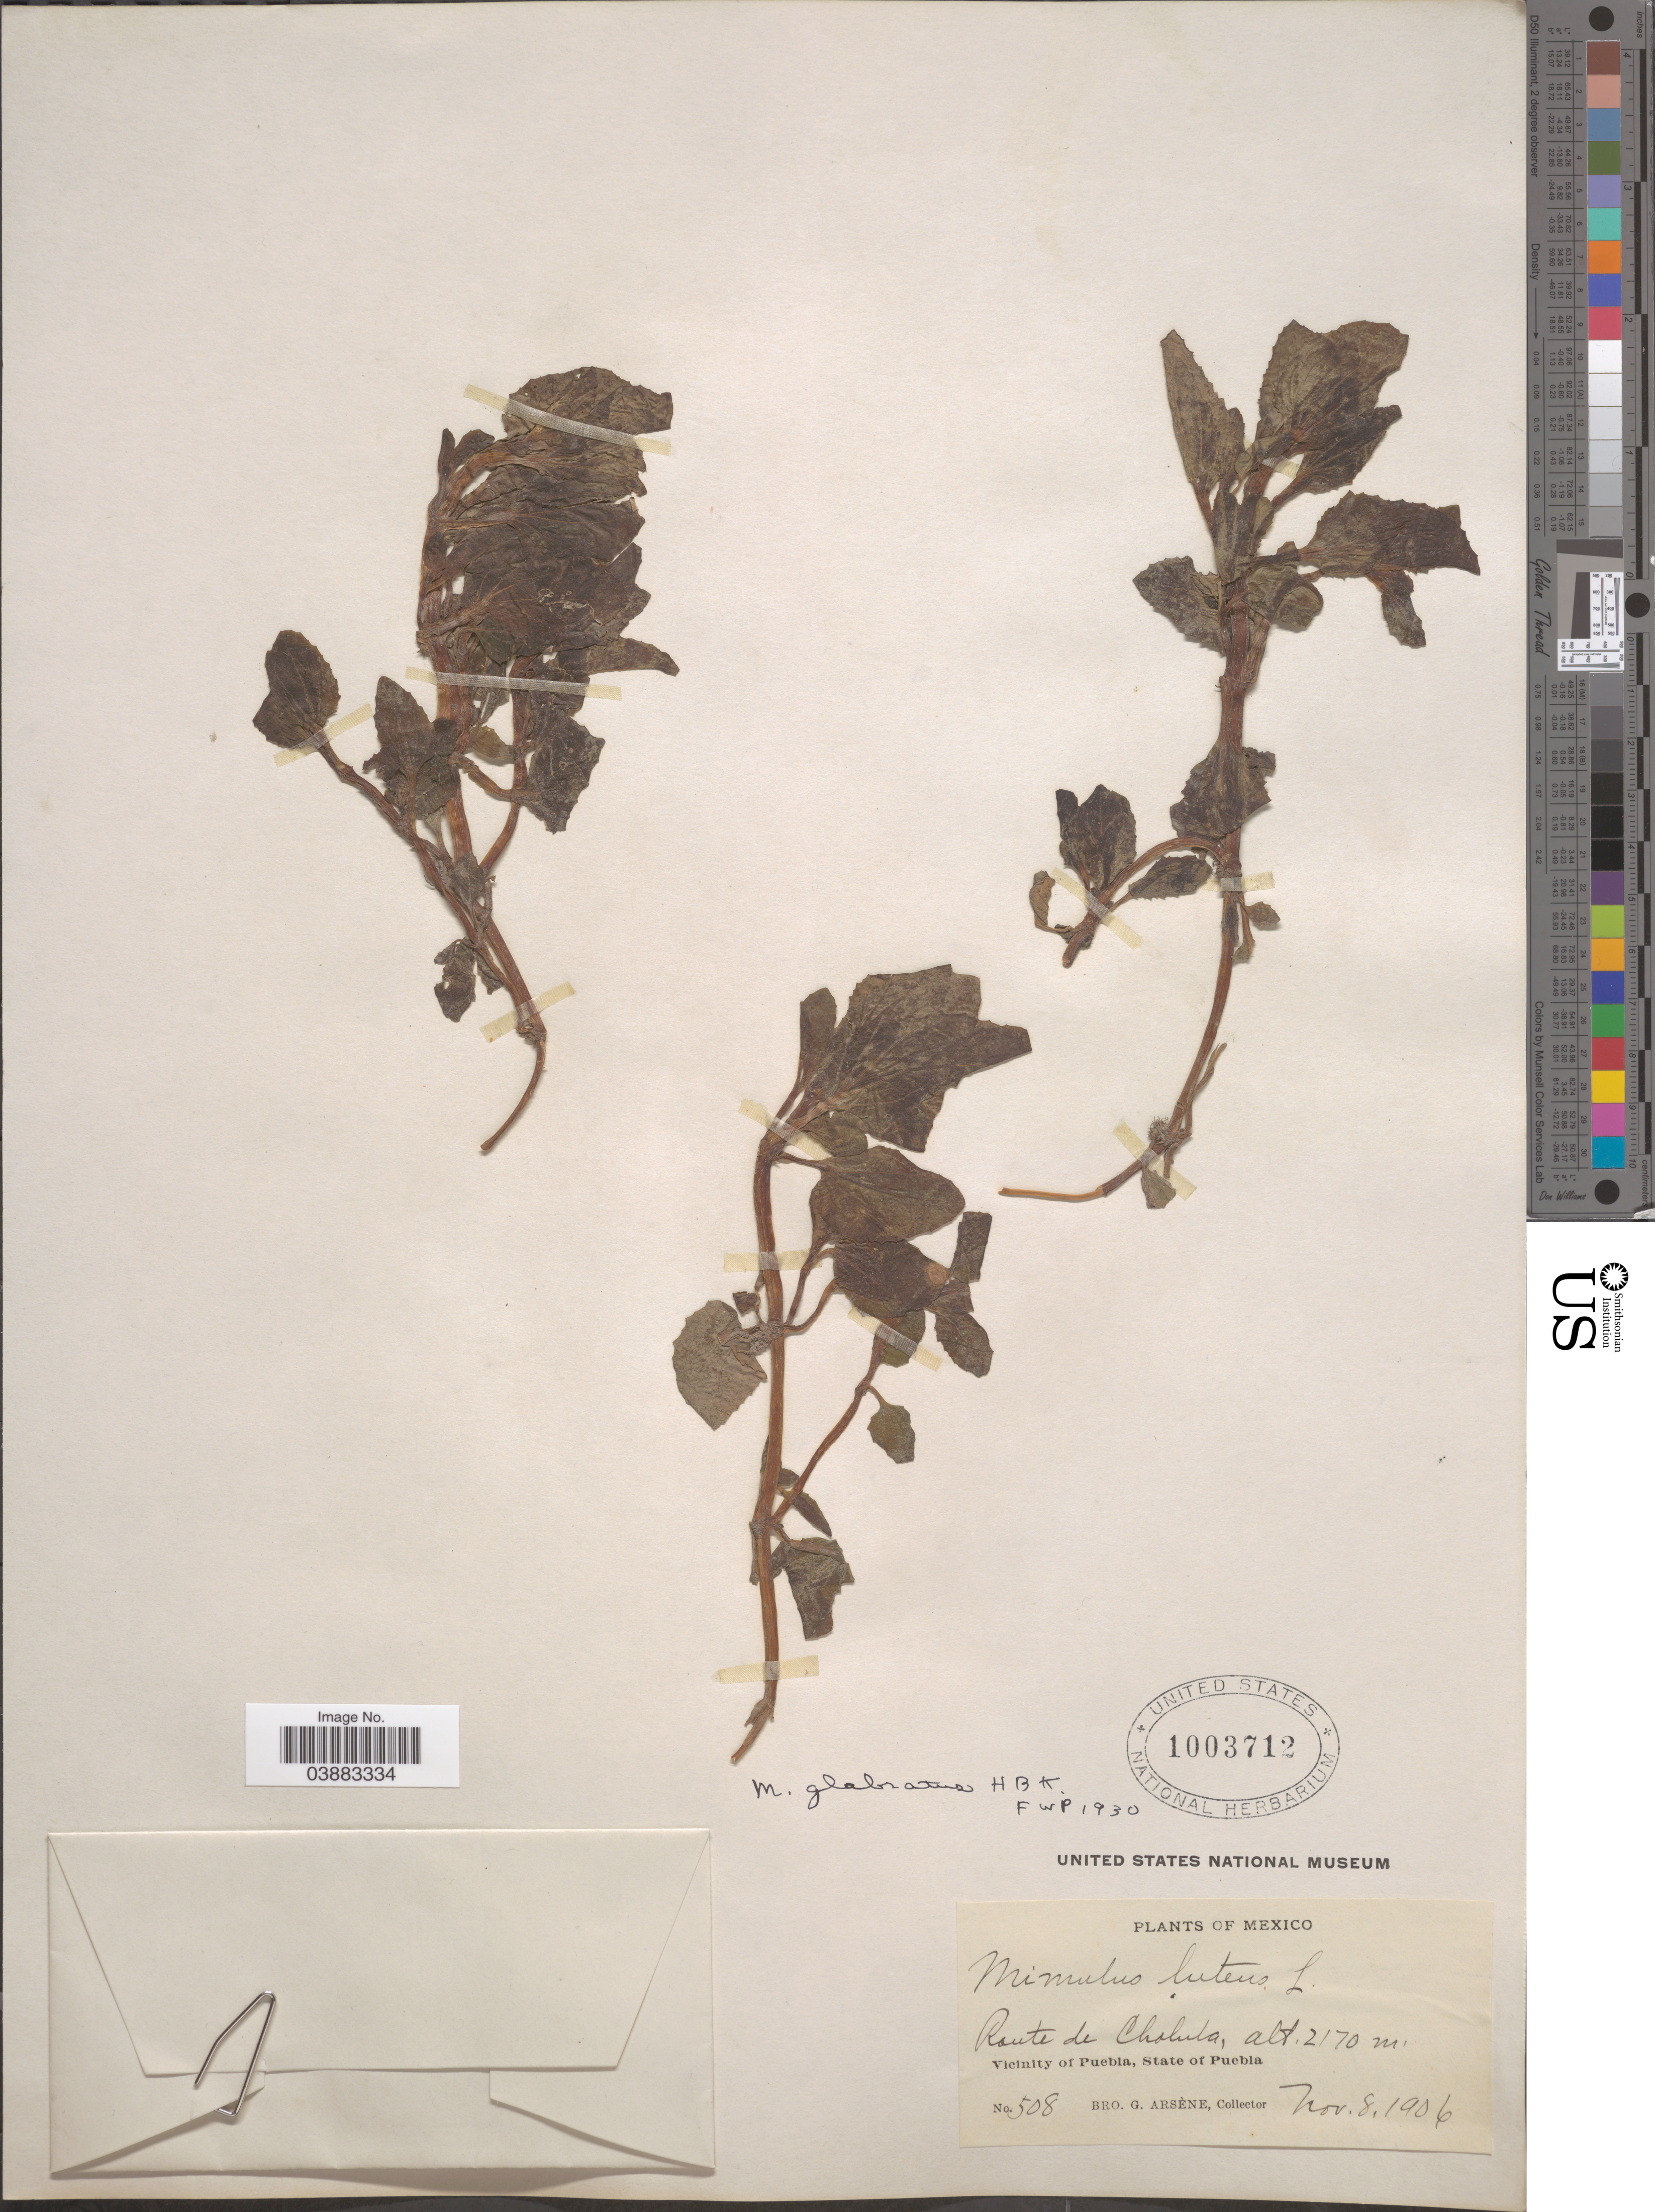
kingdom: Plantae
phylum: Tracheophyta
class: Magnoliopsida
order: Lamiales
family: Phrymaceae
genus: Mimulus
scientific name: Mimulus glabratus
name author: Kunth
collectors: Bro. G. Arsène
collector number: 508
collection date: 1906-11-08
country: Mexico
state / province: Puebla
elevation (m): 2170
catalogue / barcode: US 1003712